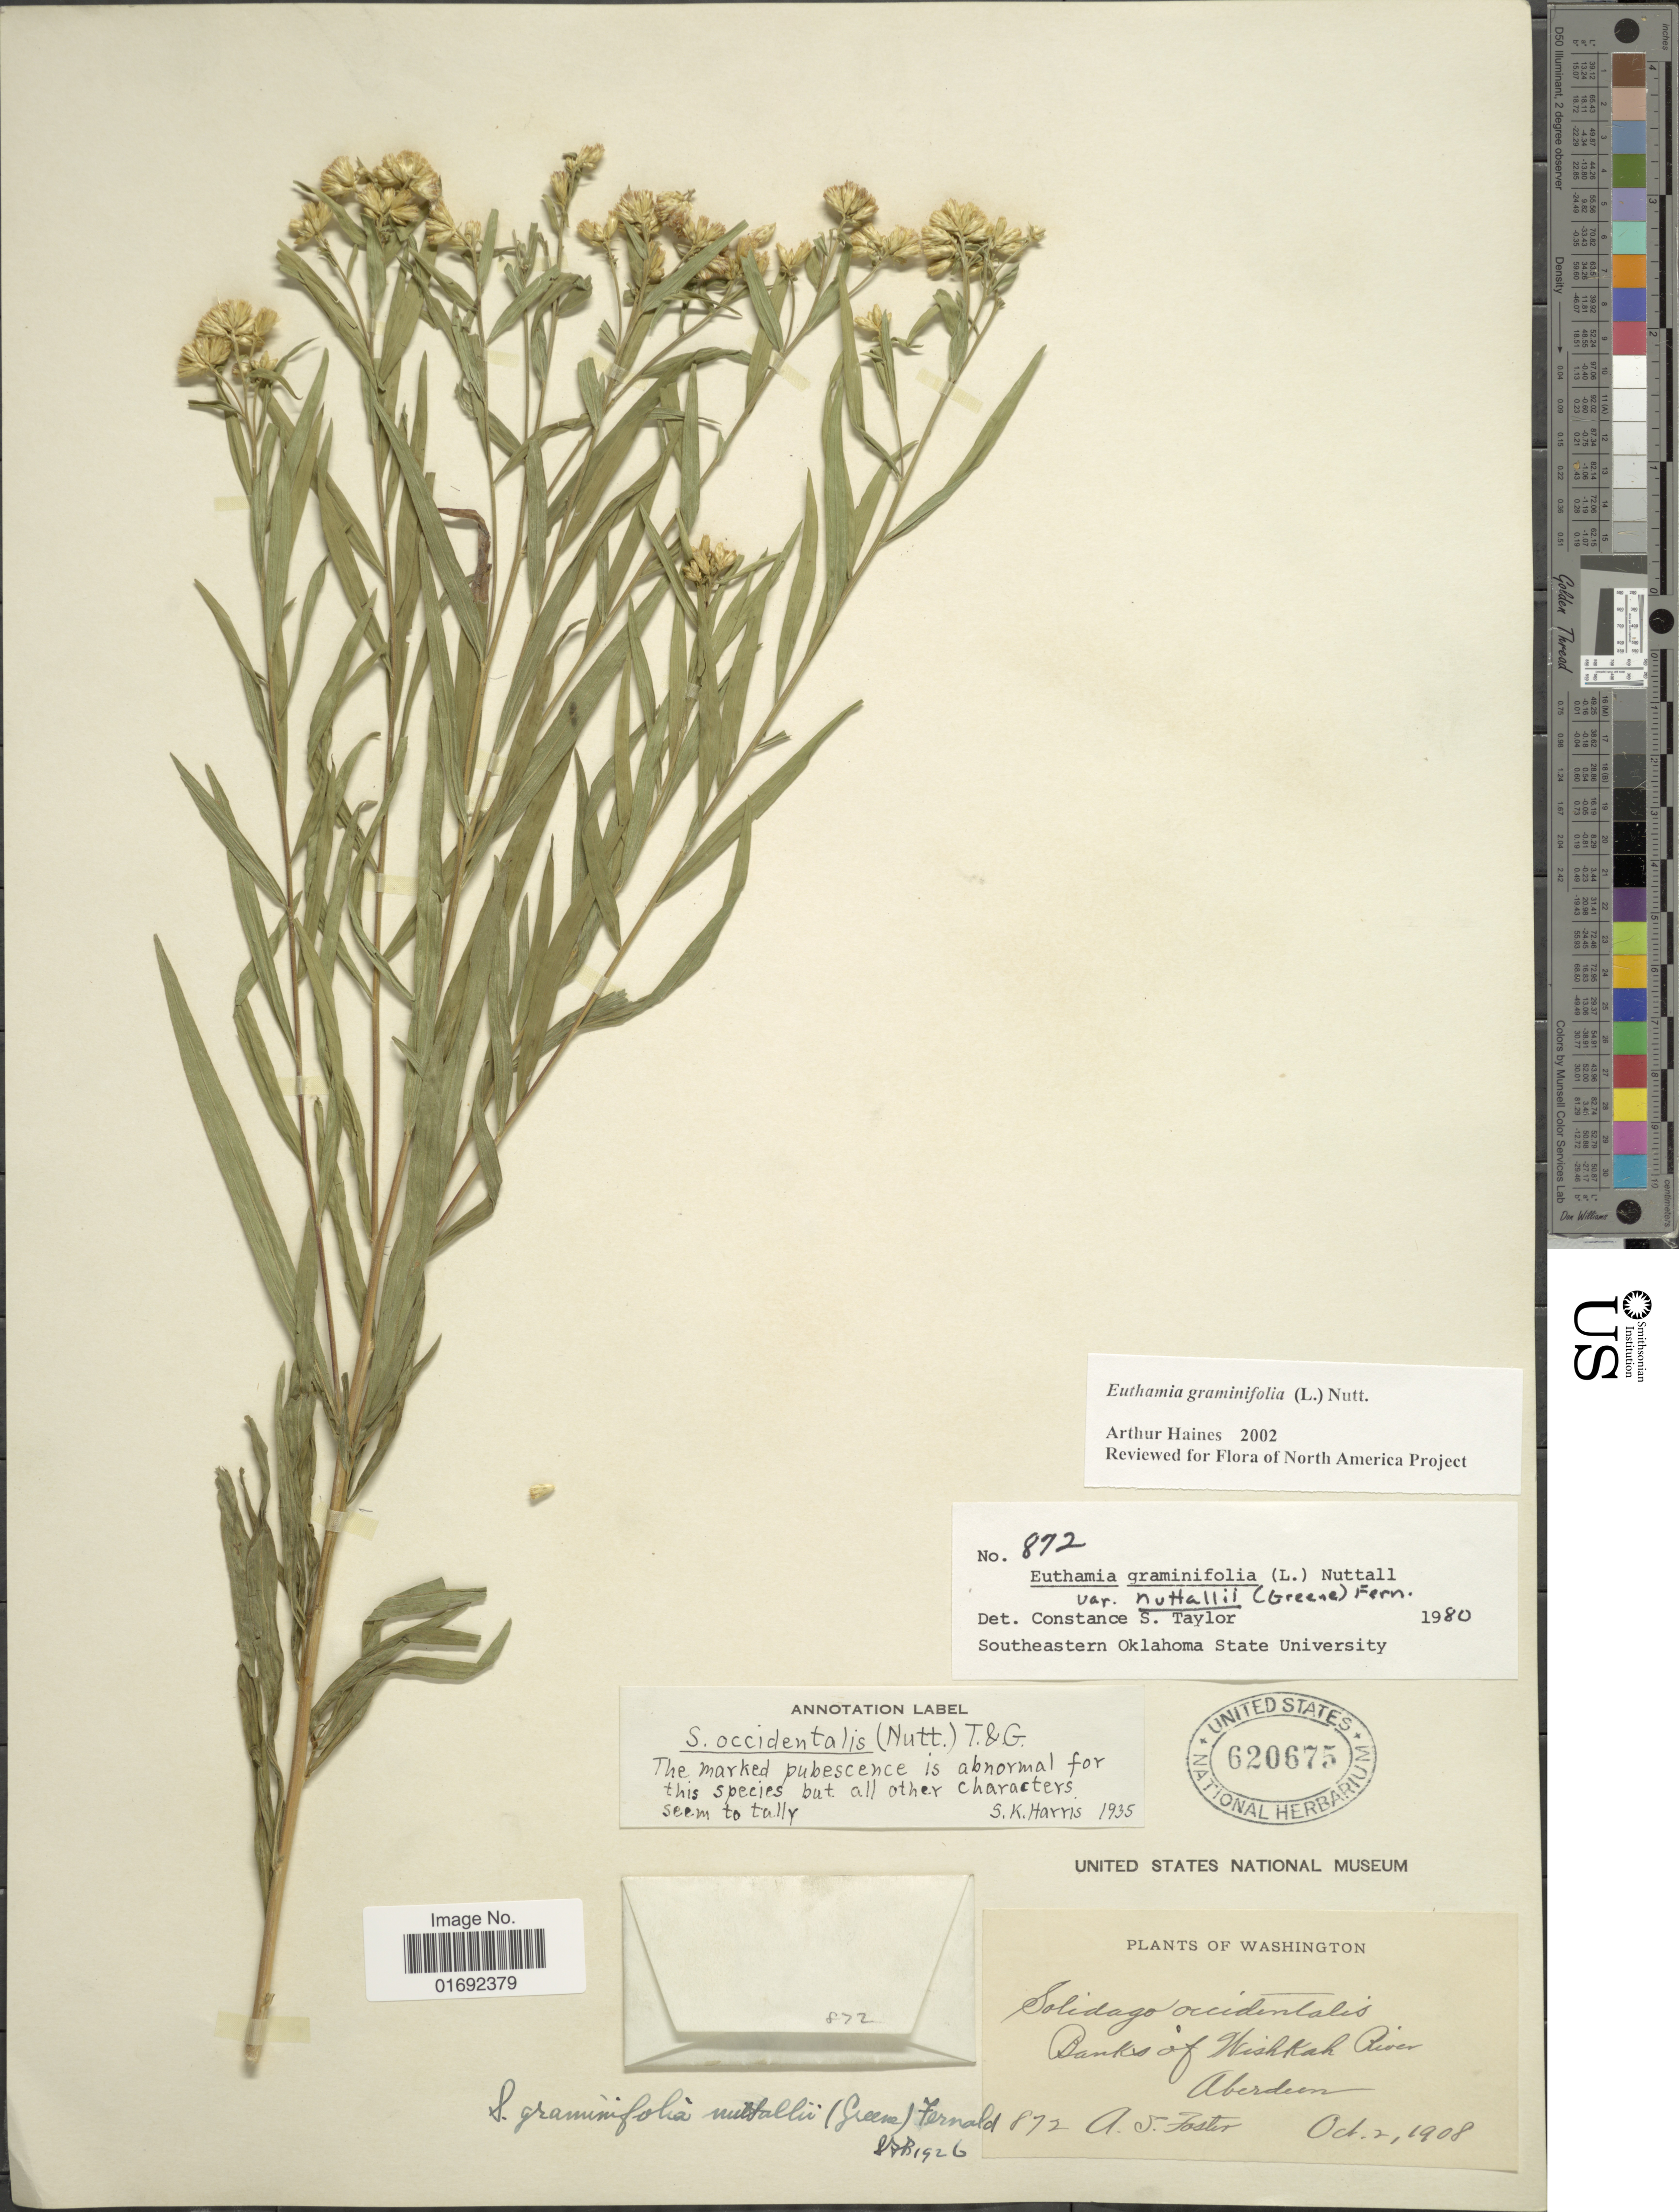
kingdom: Plantae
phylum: Tracheophyta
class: Magnoliopsida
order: Asterales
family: Asteraceae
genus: Euthamia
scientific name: Euthamia graminifolia var. major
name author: (Michx.) Moldenke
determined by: Urbatsch, Lowell E., Curator (LSU), Louisiana State University (UNITED STATES)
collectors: A. S. Foster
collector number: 872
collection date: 1908-10-02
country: United States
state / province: Washington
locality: Banks of Wishkah River, Aberdeen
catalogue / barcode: US 620675